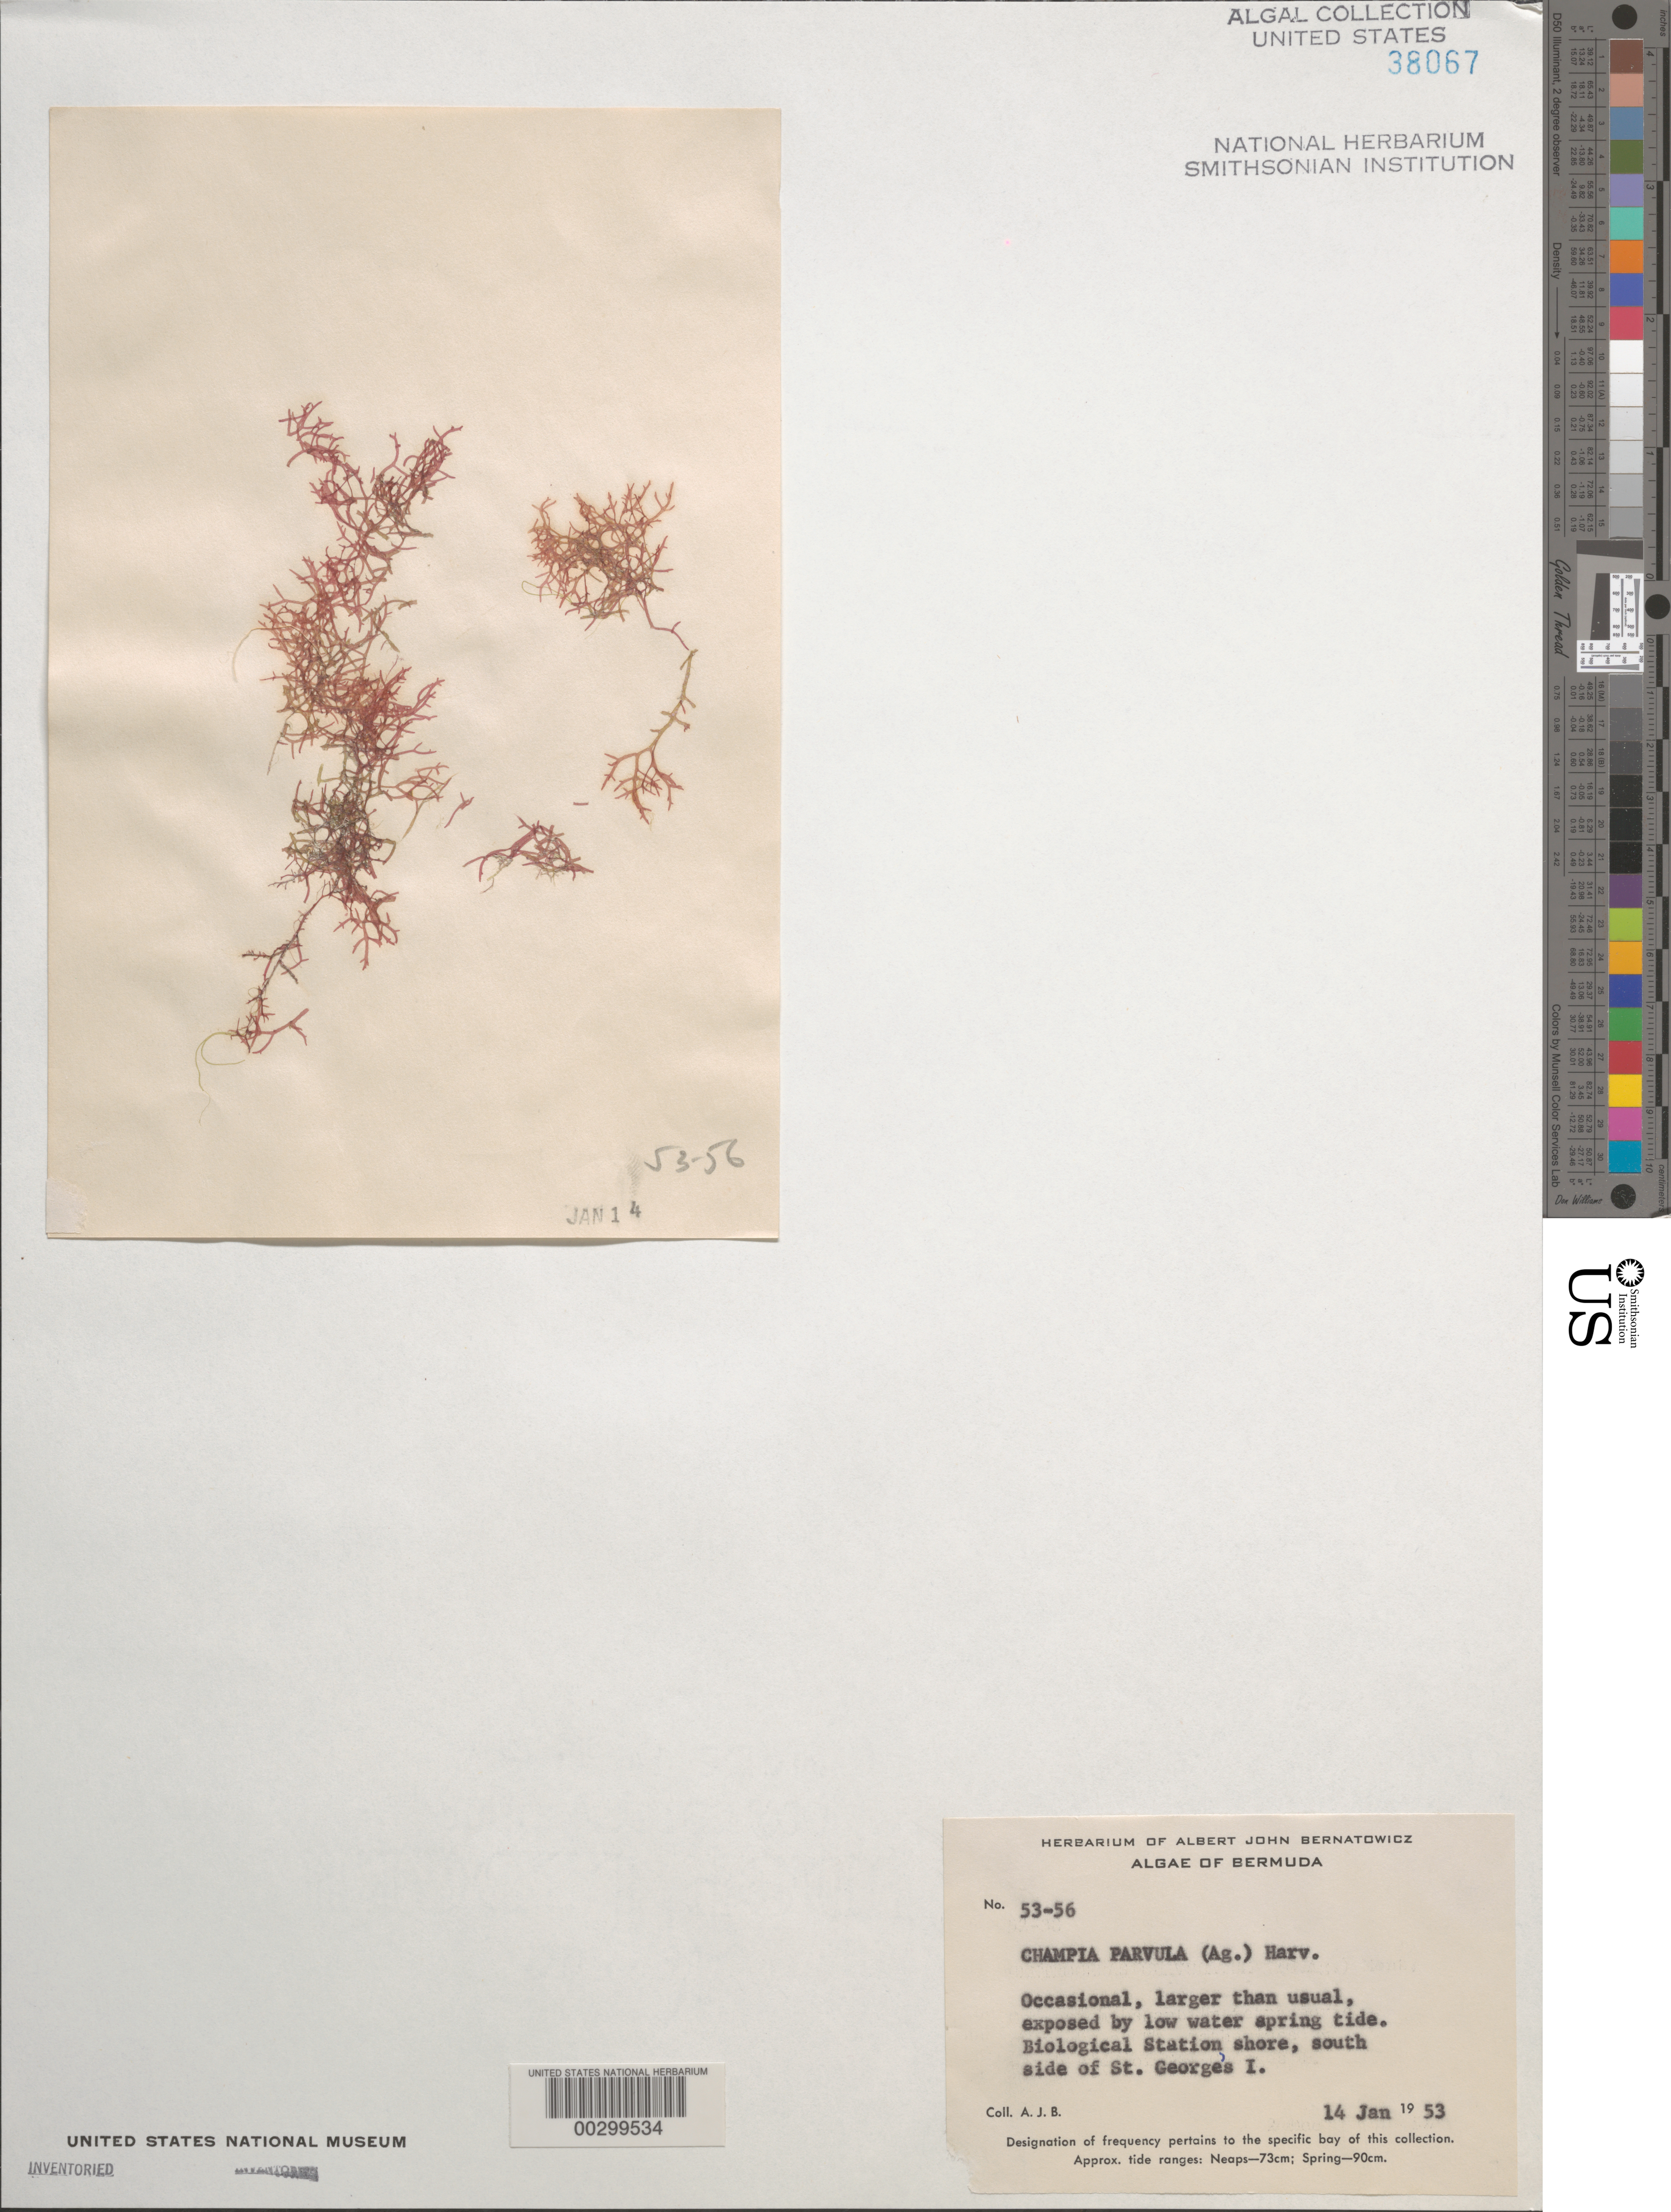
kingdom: Plantae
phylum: Rhodophyta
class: Florideophyceae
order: Rhodymeniales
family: Champiaceae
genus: Champia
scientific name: Champia parvula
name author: (C. Agardh) Harv.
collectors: A. Bernatowicz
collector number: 53-56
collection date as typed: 14 Jan 1953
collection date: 1953-01-14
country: Bermuda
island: St. George's Island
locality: Biological Station shore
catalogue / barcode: US 38067